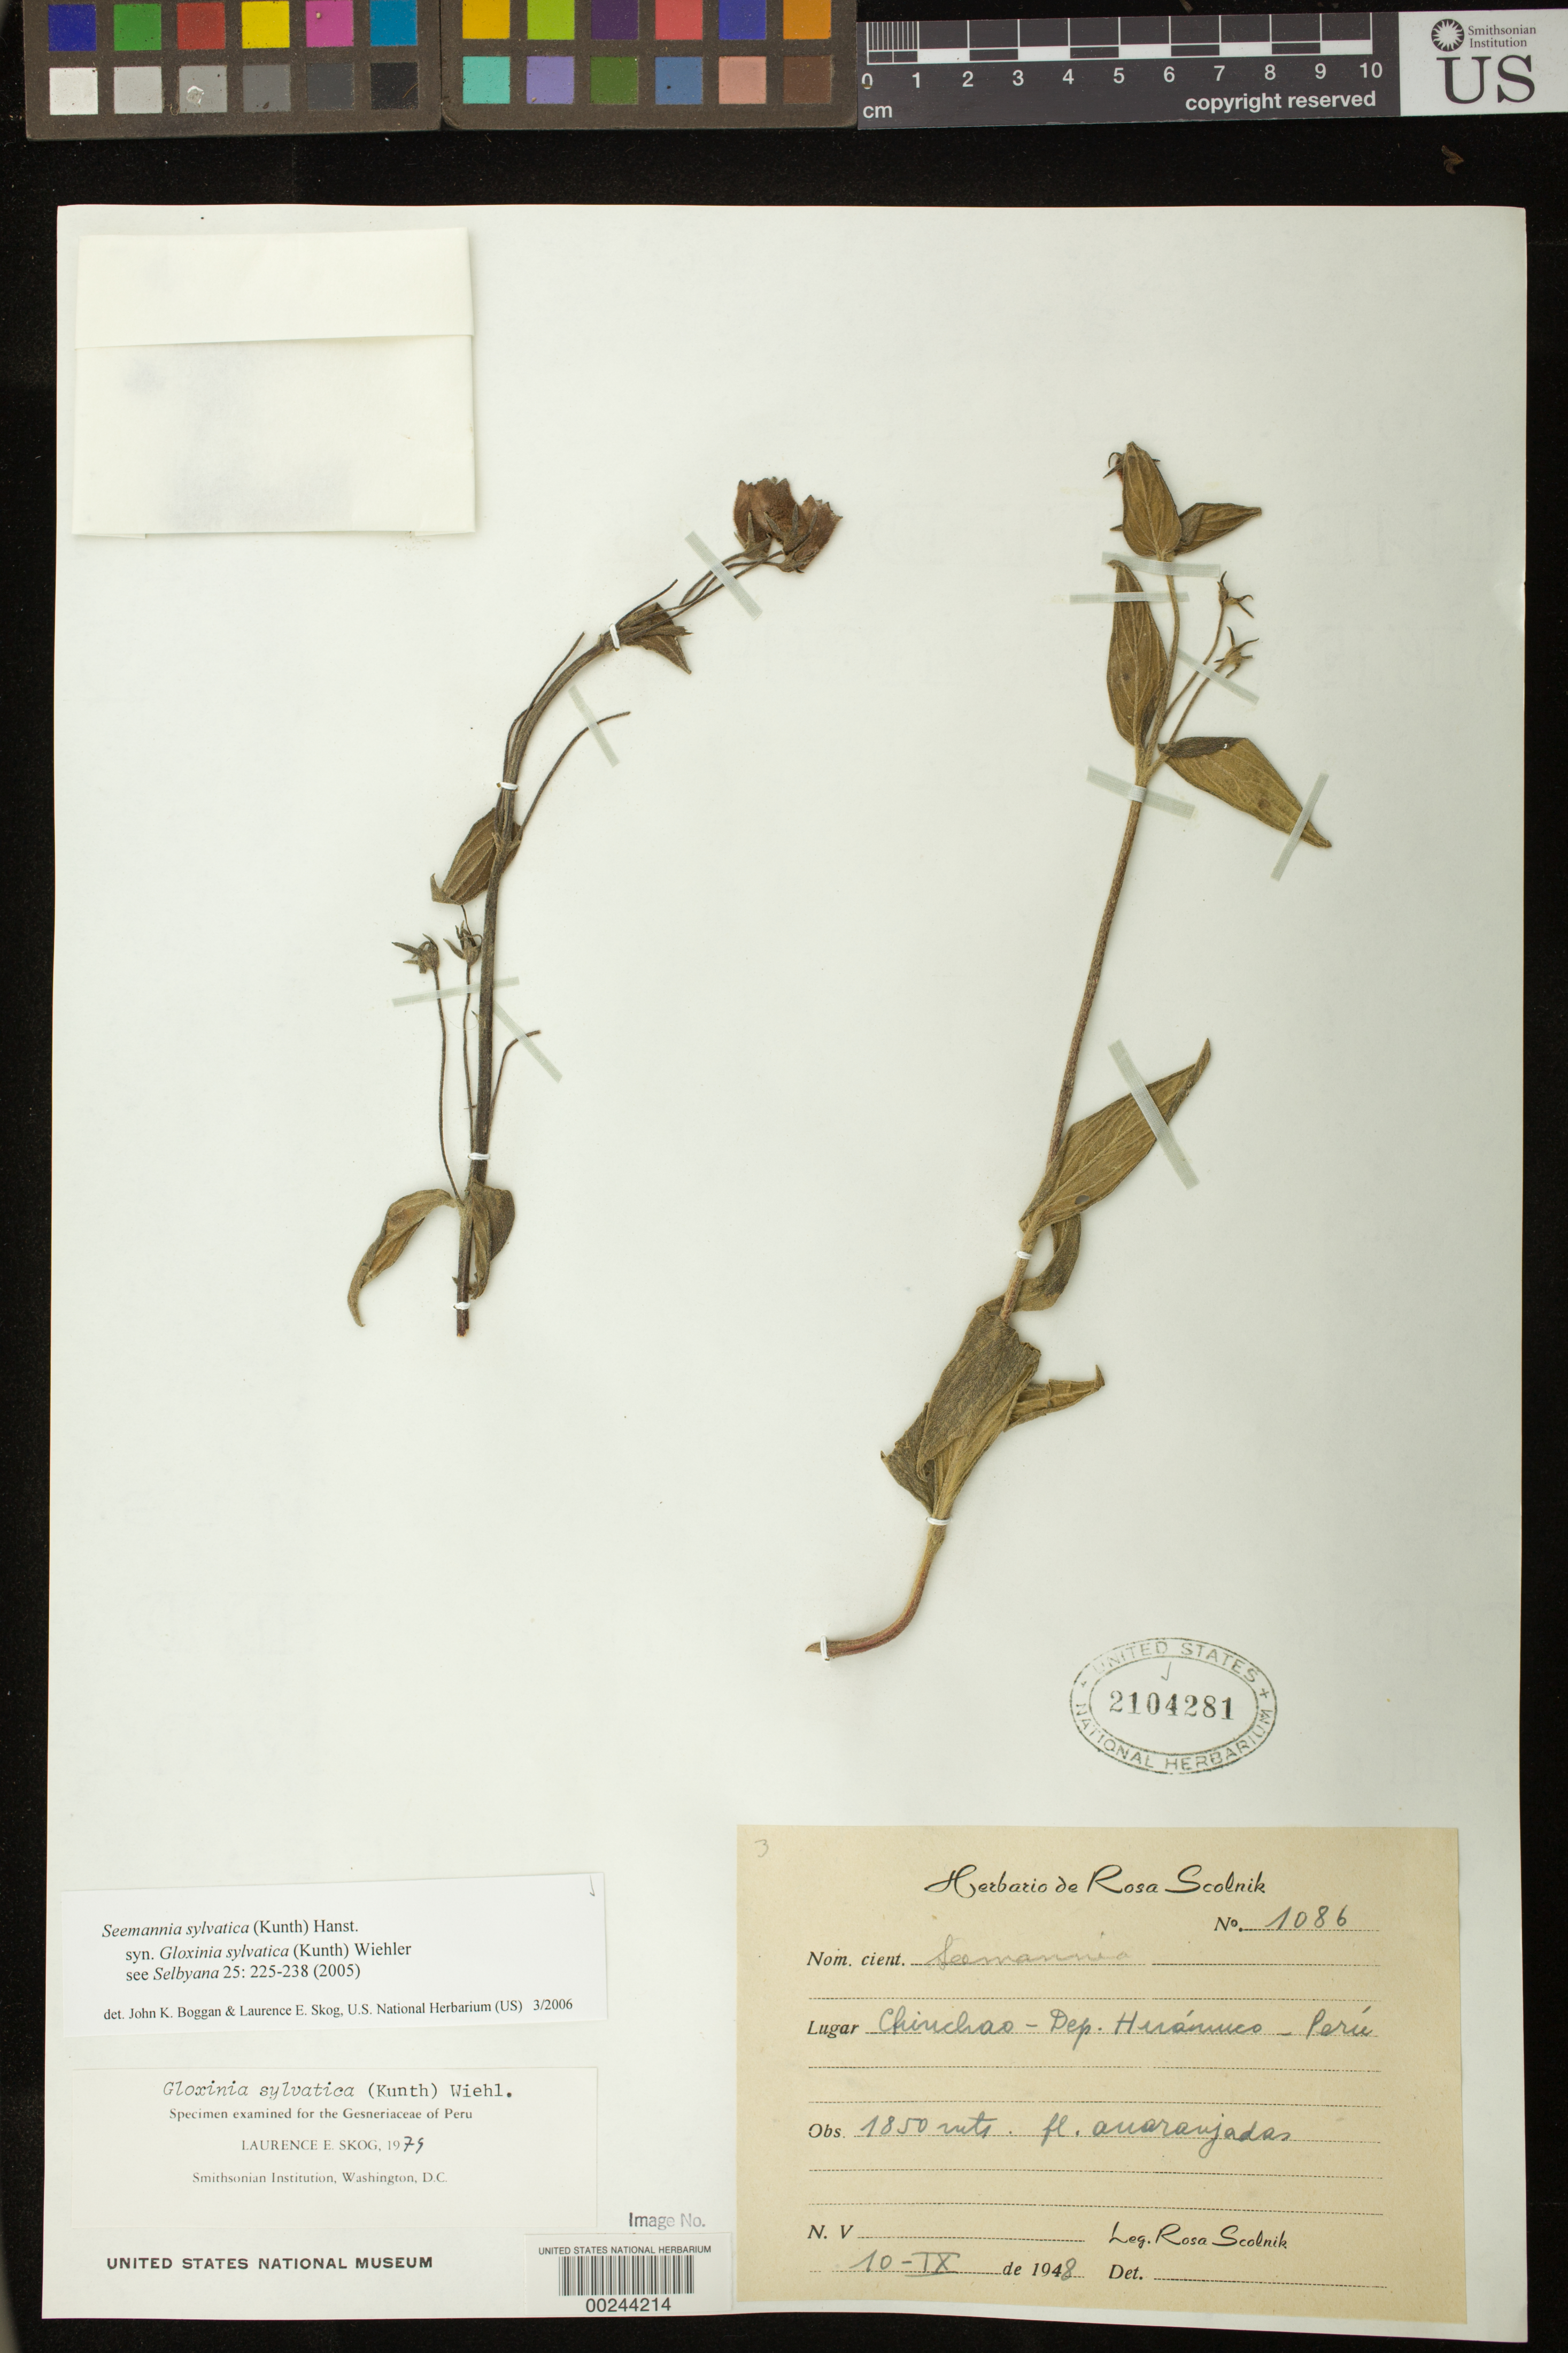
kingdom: Plantae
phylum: Tracheophyta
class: Magnoliopsida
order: Lamiales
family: Gesneriaceae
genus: Seemannia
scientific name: Seemannia sylvatica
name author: (Kunth) Hanst.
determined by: Boggan, J. K.; Skog, L. E.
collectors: R. Scolnik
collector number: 1086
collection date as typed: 10 Sep 1948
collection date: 1948-09-10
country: Peru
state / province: Huánuco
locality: Chinchao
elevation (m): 1850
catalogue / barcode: US 2104281